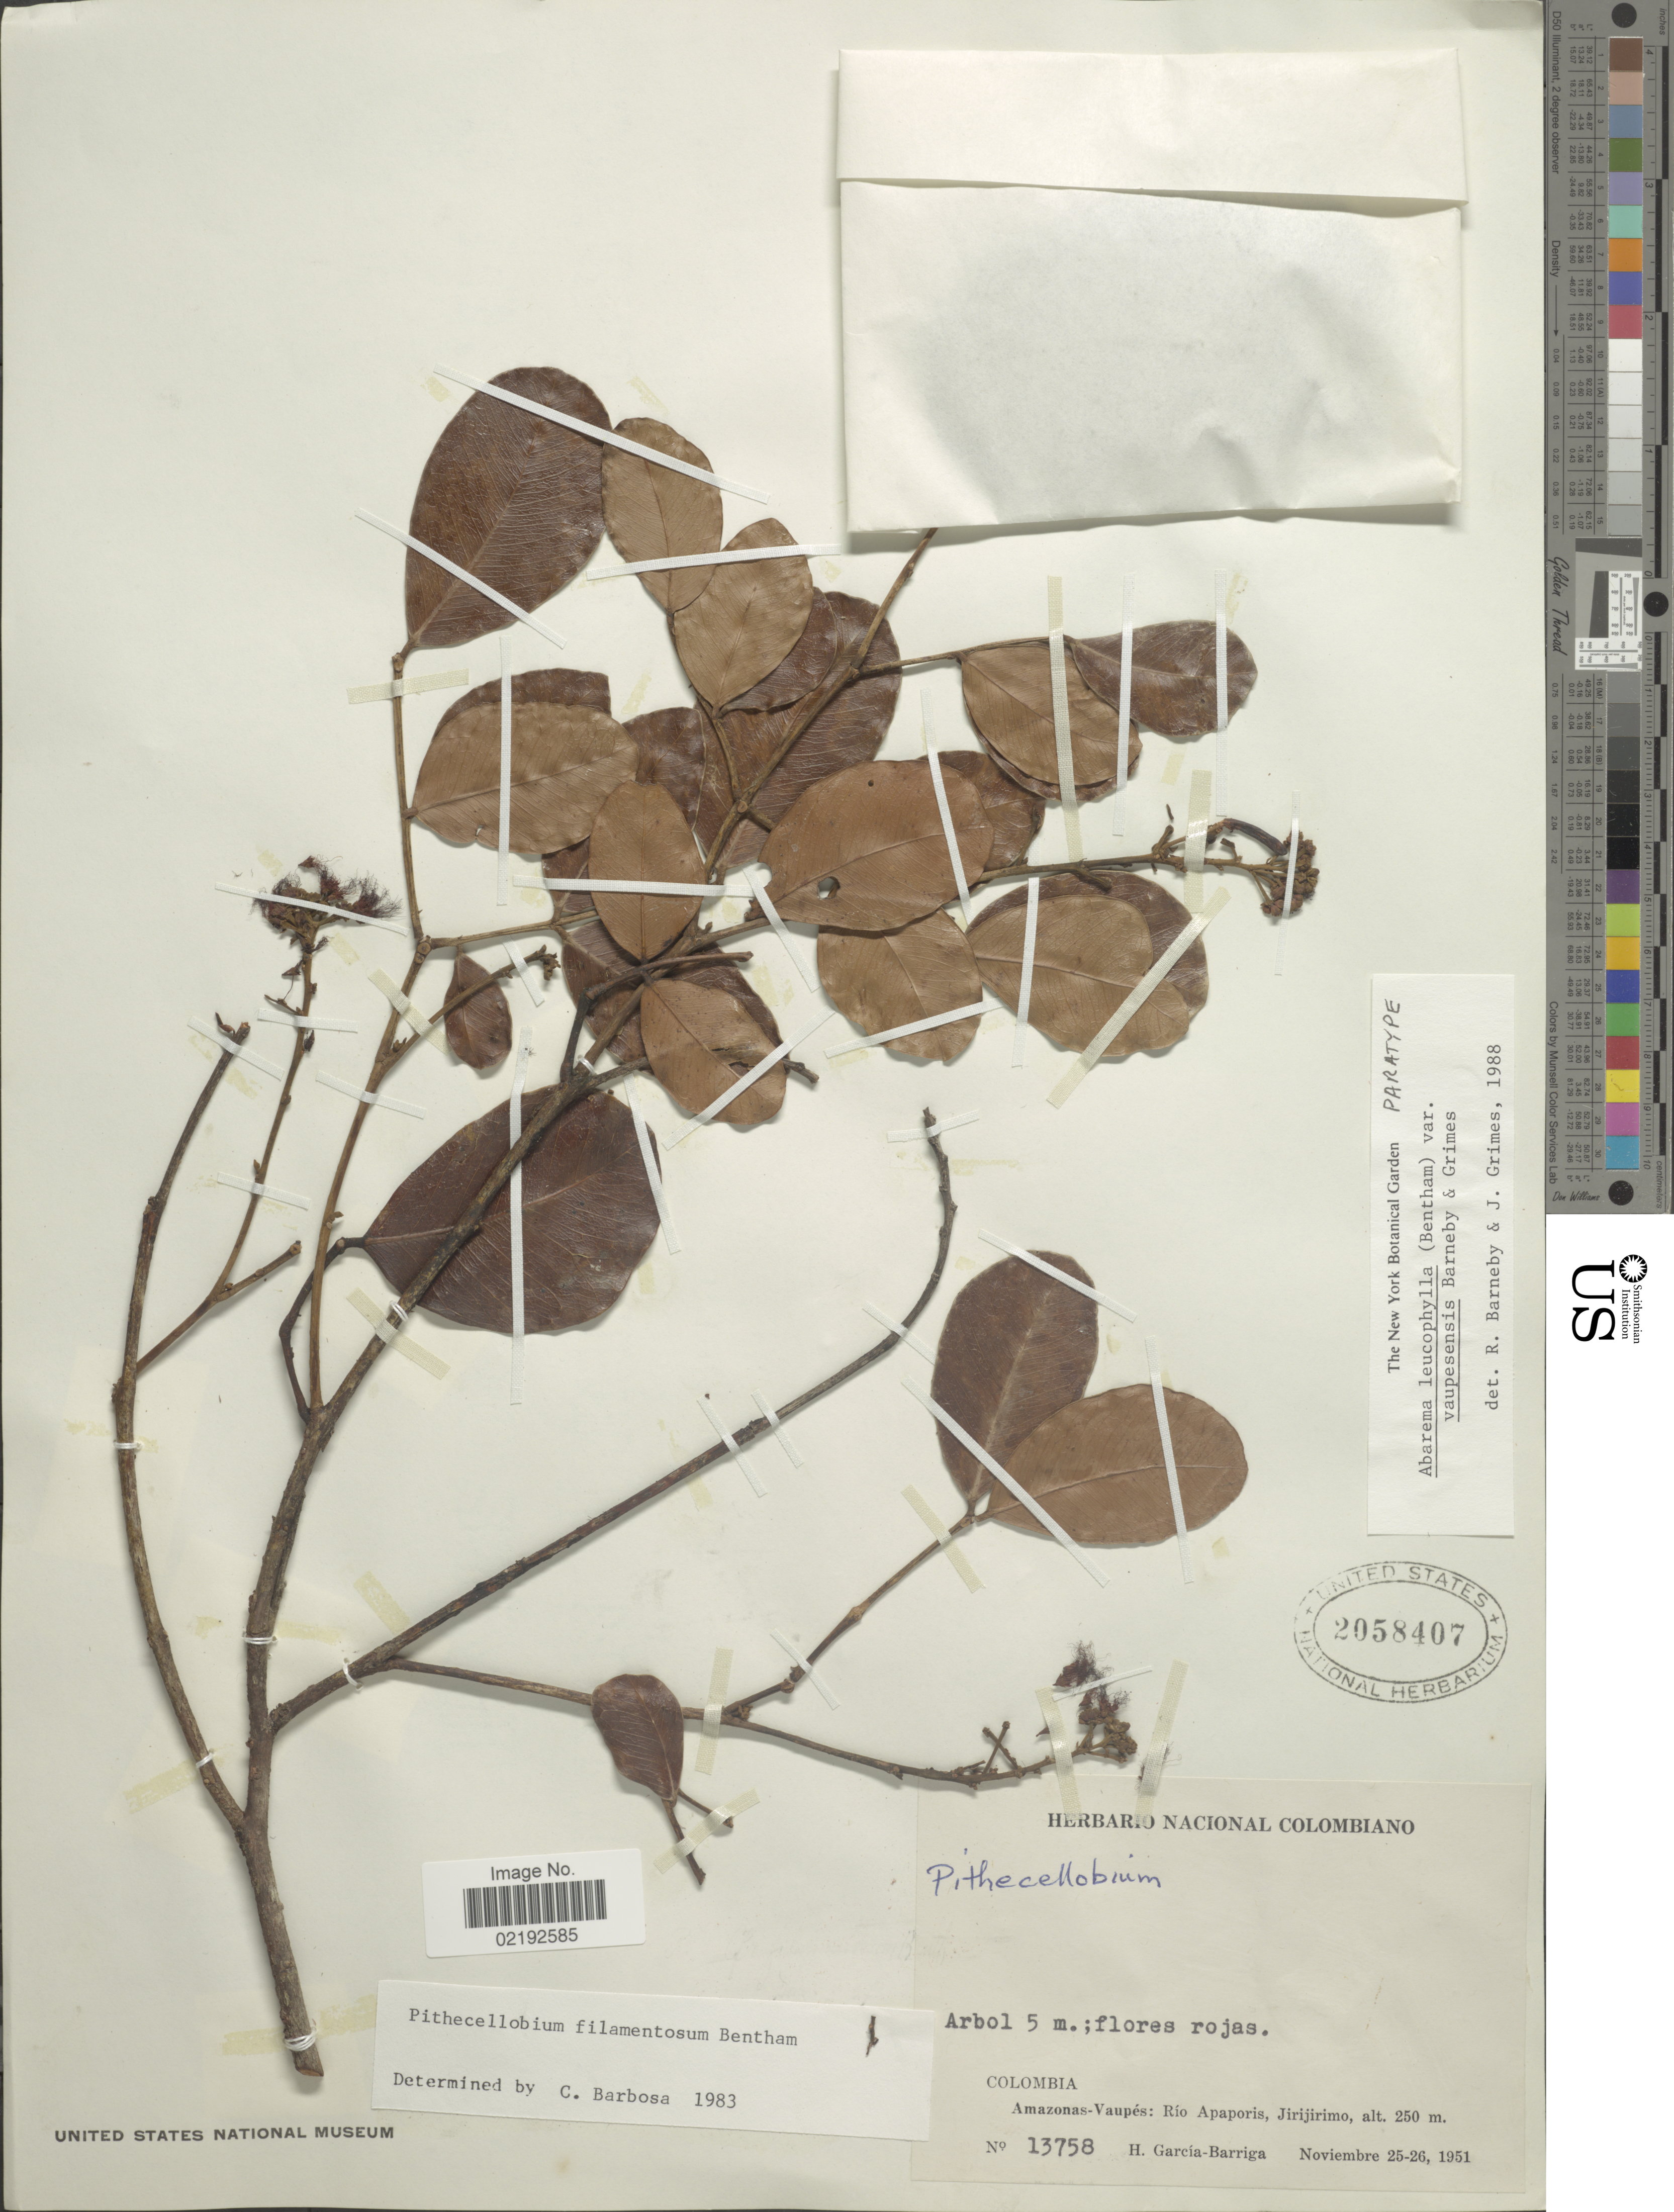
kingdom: Plantae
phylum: Tracheophyta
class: Magnoliopsida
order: Fabales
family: Fabaceae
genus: Abarema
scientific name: Abarema leucophylla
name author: (Benth.) Barneby & J.W. Grimes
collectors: H. García Barriga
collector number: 13758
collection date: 1951-11-25/1951-11-26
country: Colombia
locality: Amazonas-Vaupes, Rio Apaporis, Jirijirimo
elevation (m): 250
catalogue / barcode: US 2058407